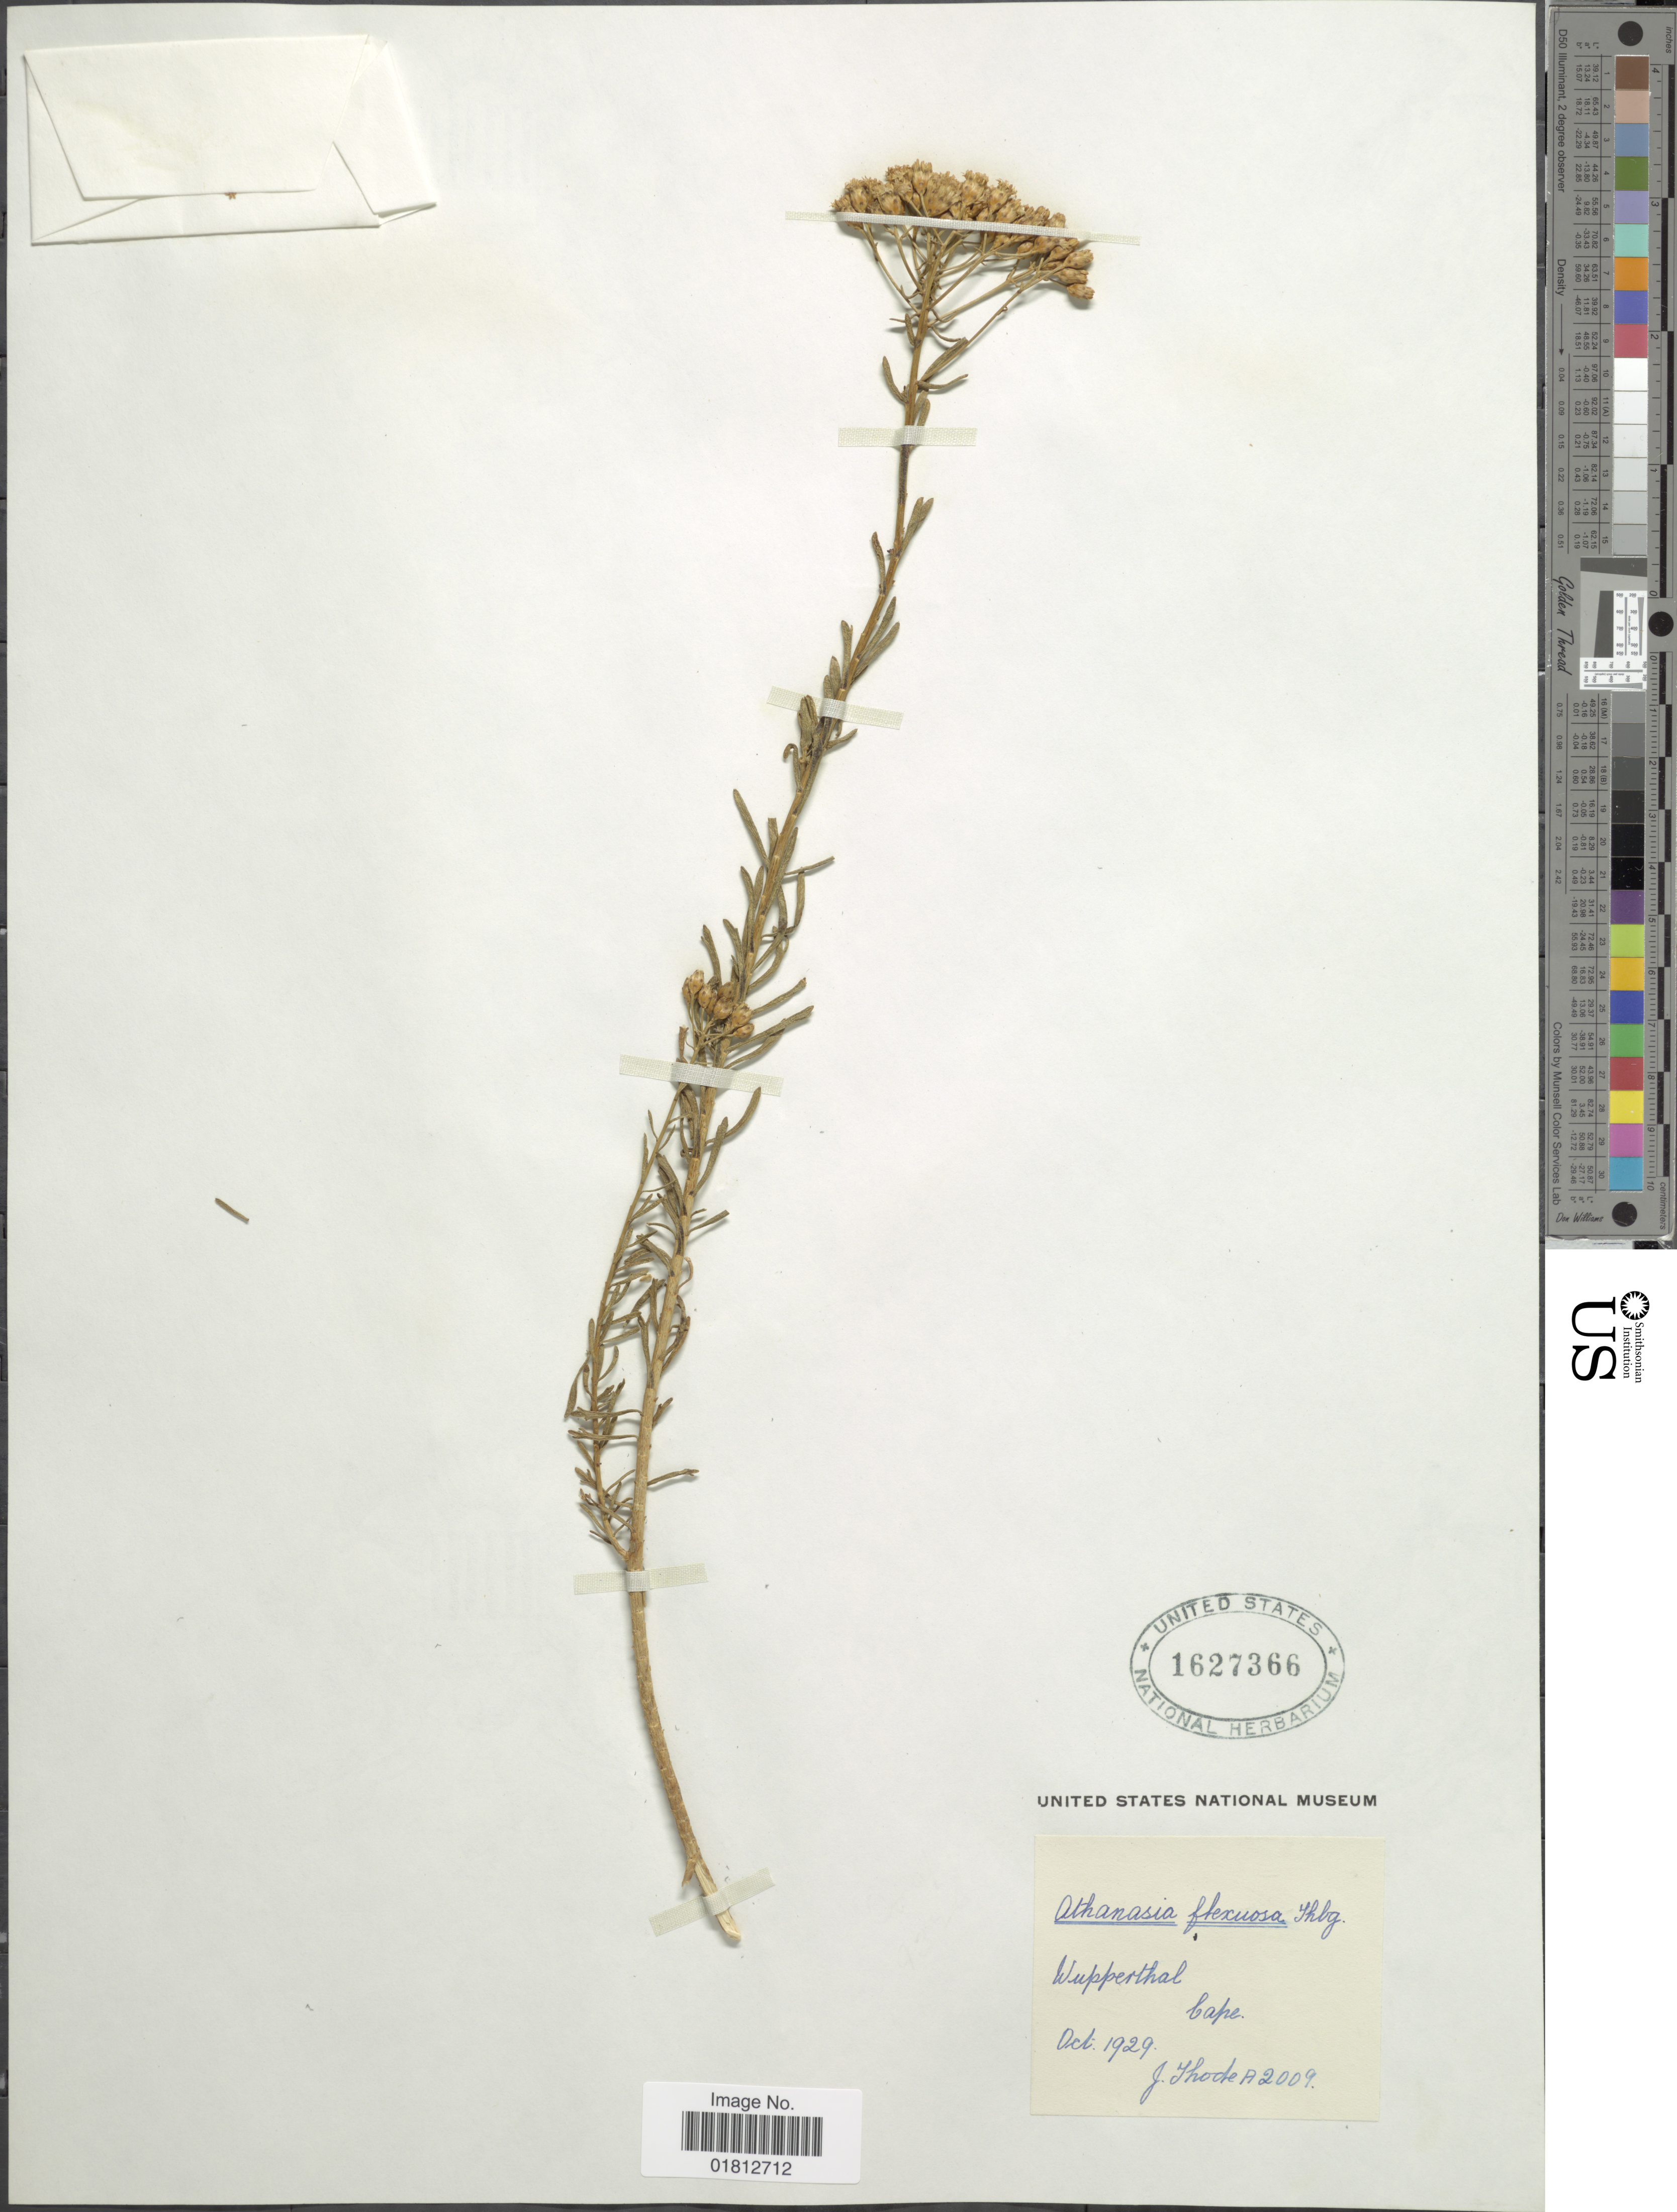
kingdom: Plantae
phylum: Tracheophyta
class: Magnoliopsida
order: Asterales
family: Asteraceae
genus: Athanasia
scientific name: Athanasia flexuosa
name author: Thunb.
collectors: J. Thode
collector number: A2009*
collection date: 1929-10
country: South Africa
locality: Wupperthal, Cape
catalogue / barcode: US 1627366